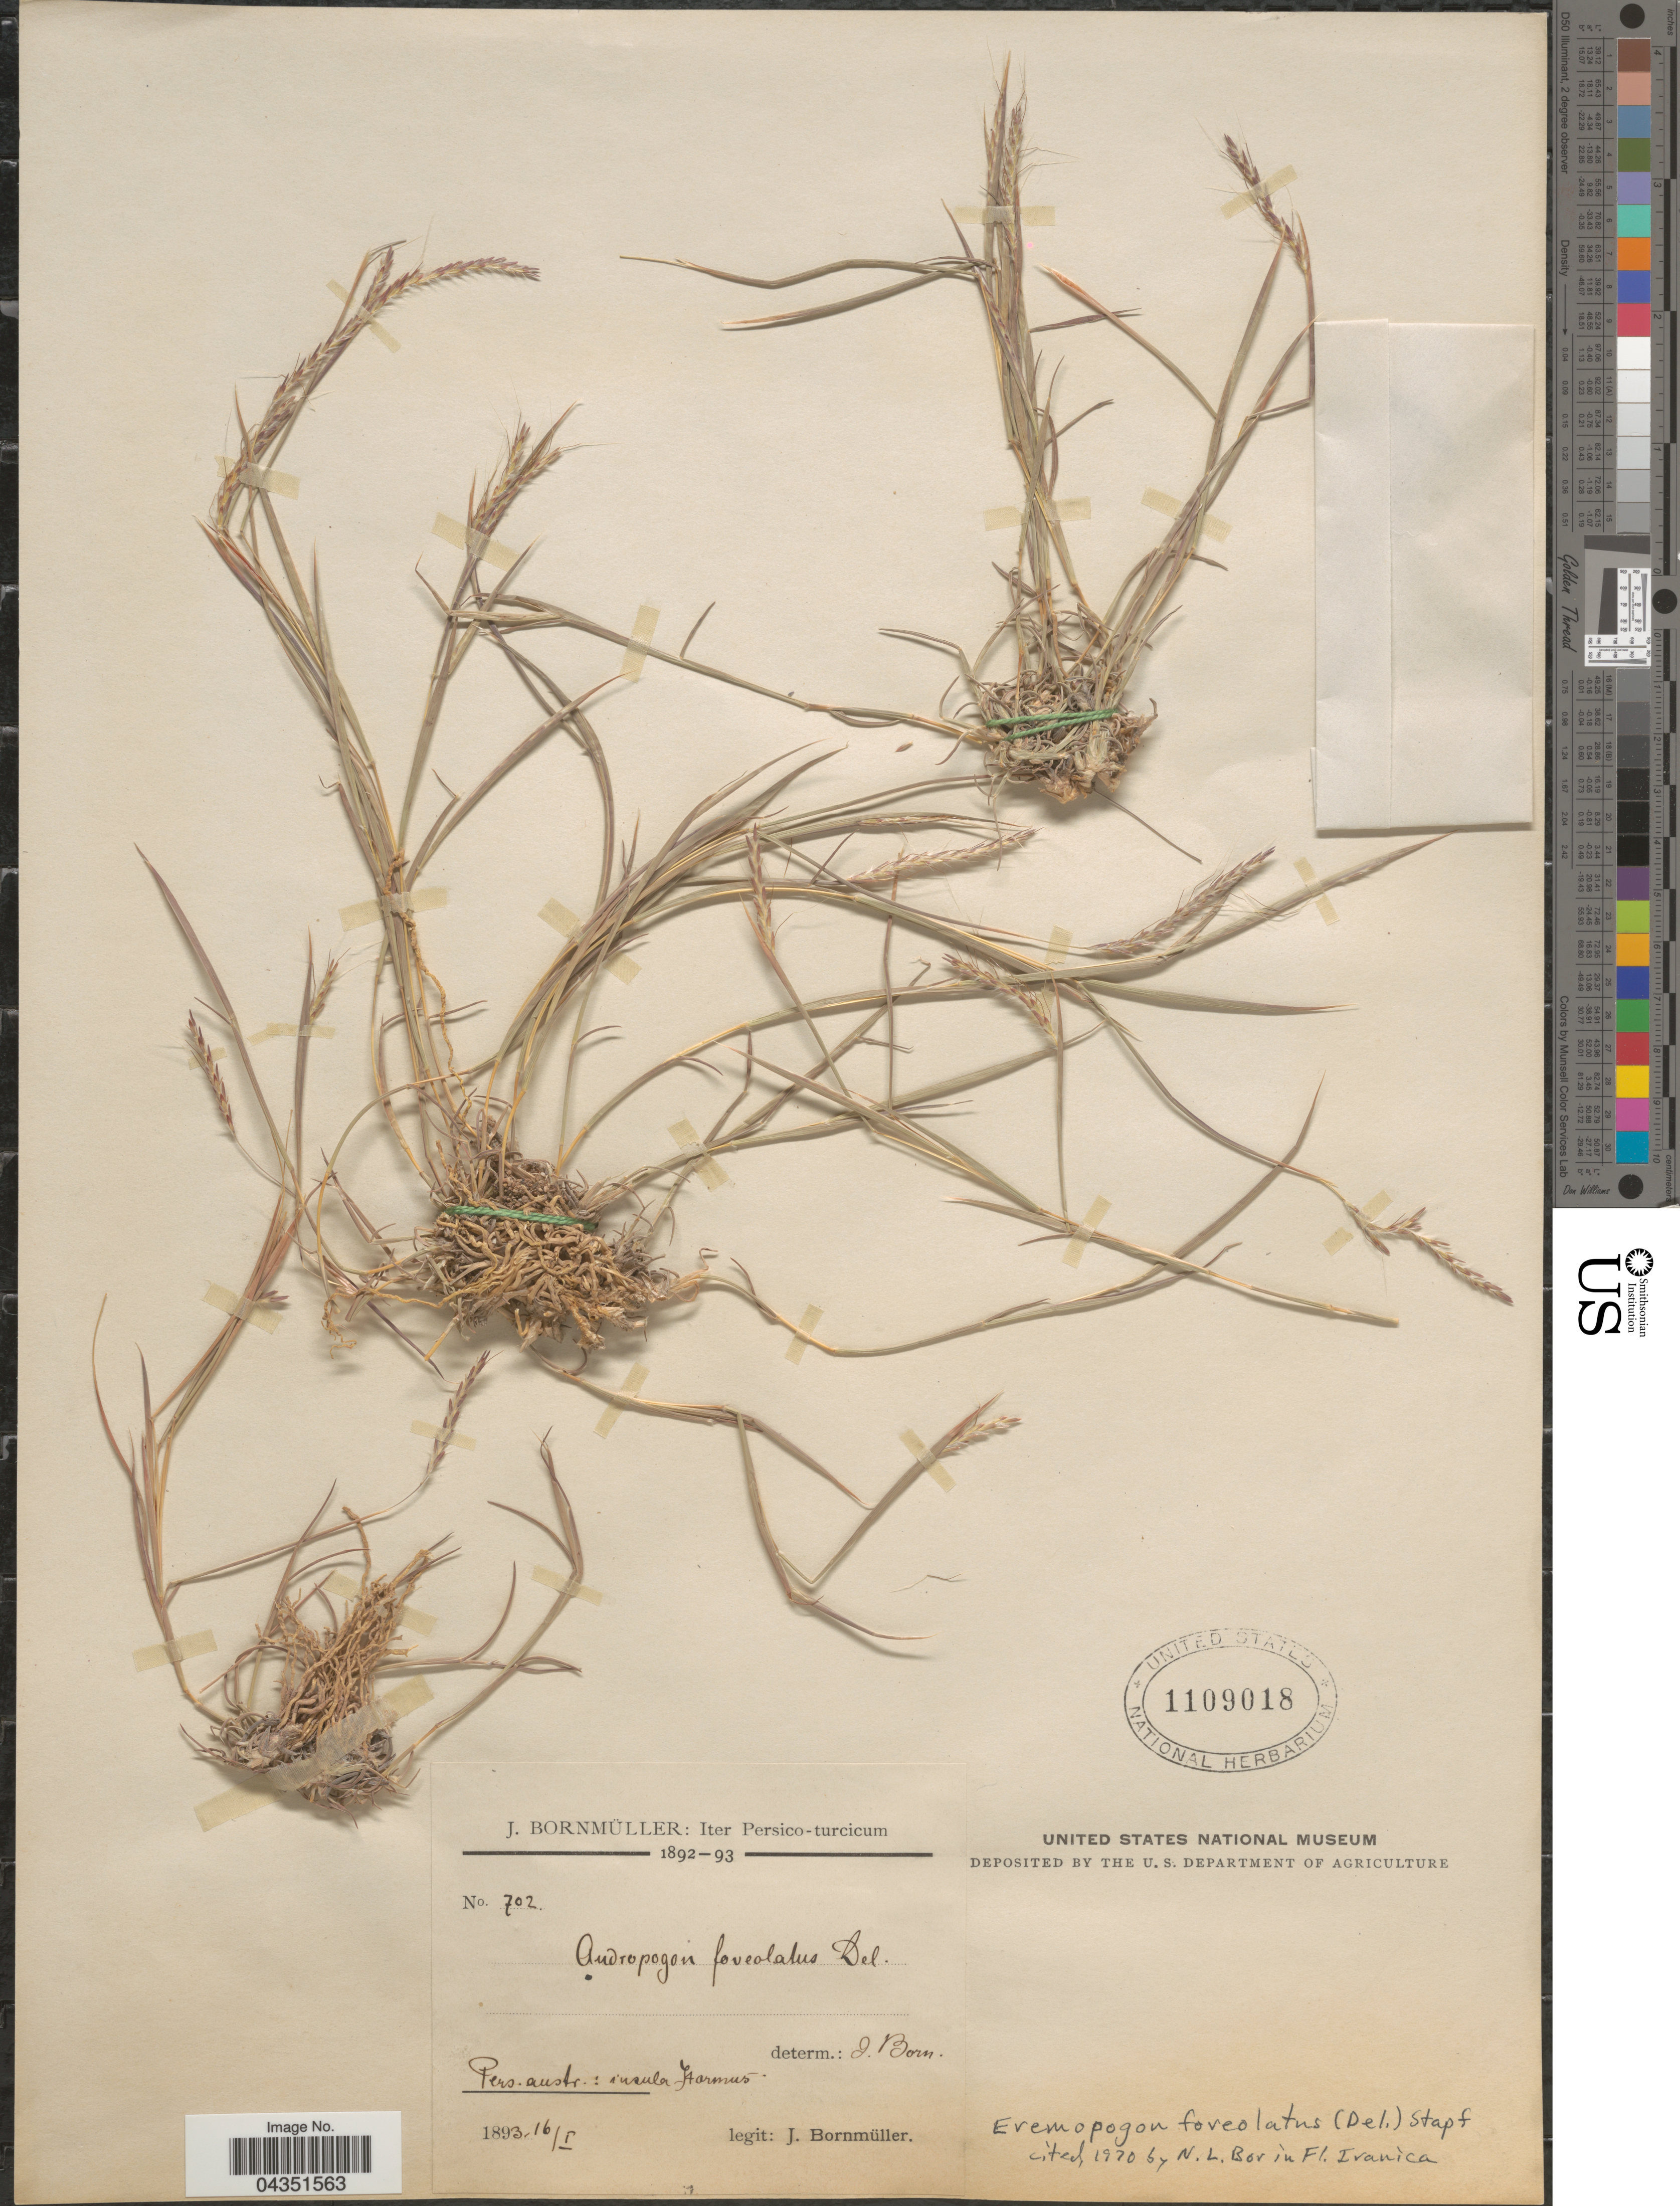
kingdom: Plantae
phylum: Tracheophyta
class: Liliopsida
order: Poales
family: Poaceae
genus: Eremopogon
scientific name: Eremopogon foveolatus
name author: (Delile) Stapf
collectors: J. Bornmüller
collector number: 702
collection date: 1893-01-16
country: Iran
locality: Pers. austr.: insula Itarmus. [interpreted]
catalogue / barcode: US 1109018